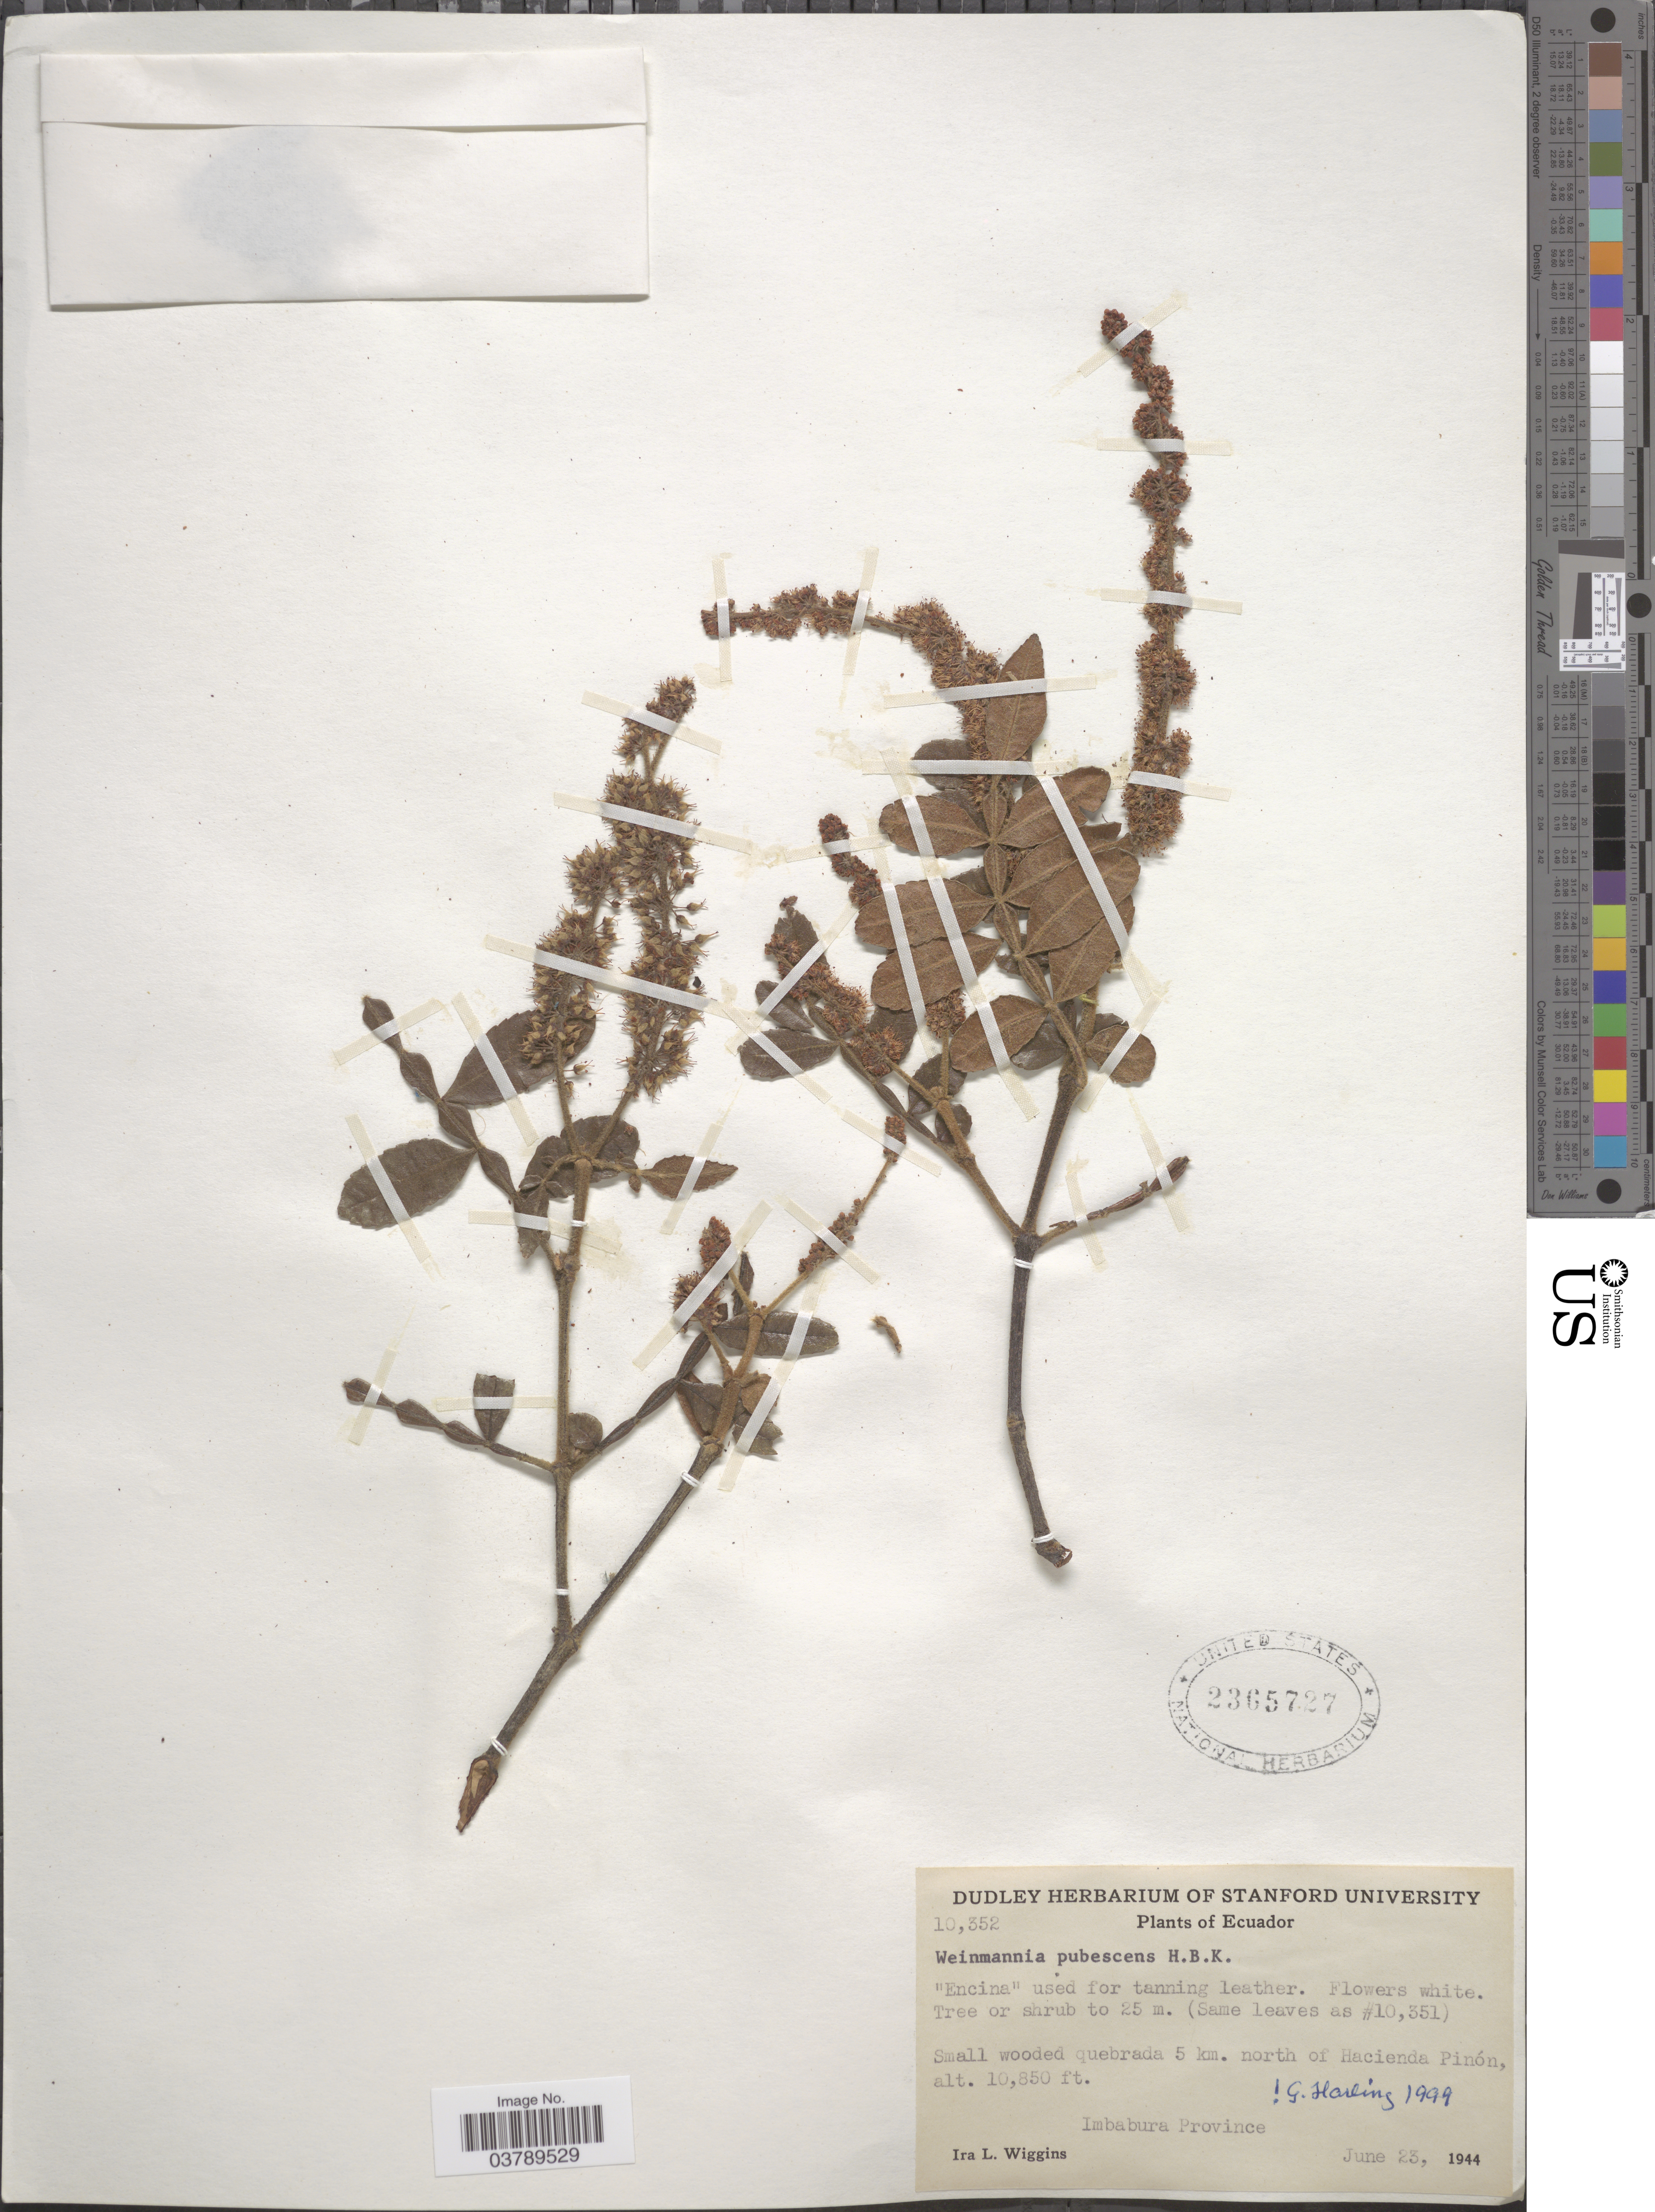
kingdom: Plantae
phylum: Tracheophyta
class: Magnoliopsida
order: Oxalidales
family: Cunoniaceae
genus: Weinmannia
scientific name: Weinmannia pubescens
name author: Kunth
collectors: I. L. Wiggins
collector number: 10352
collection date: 1944-06-23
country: Ecuador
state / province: Imbabura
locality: Small wooded quebrada 5 km. north of Hacienda Pinón.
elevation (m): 3307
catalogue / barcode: US 2365727